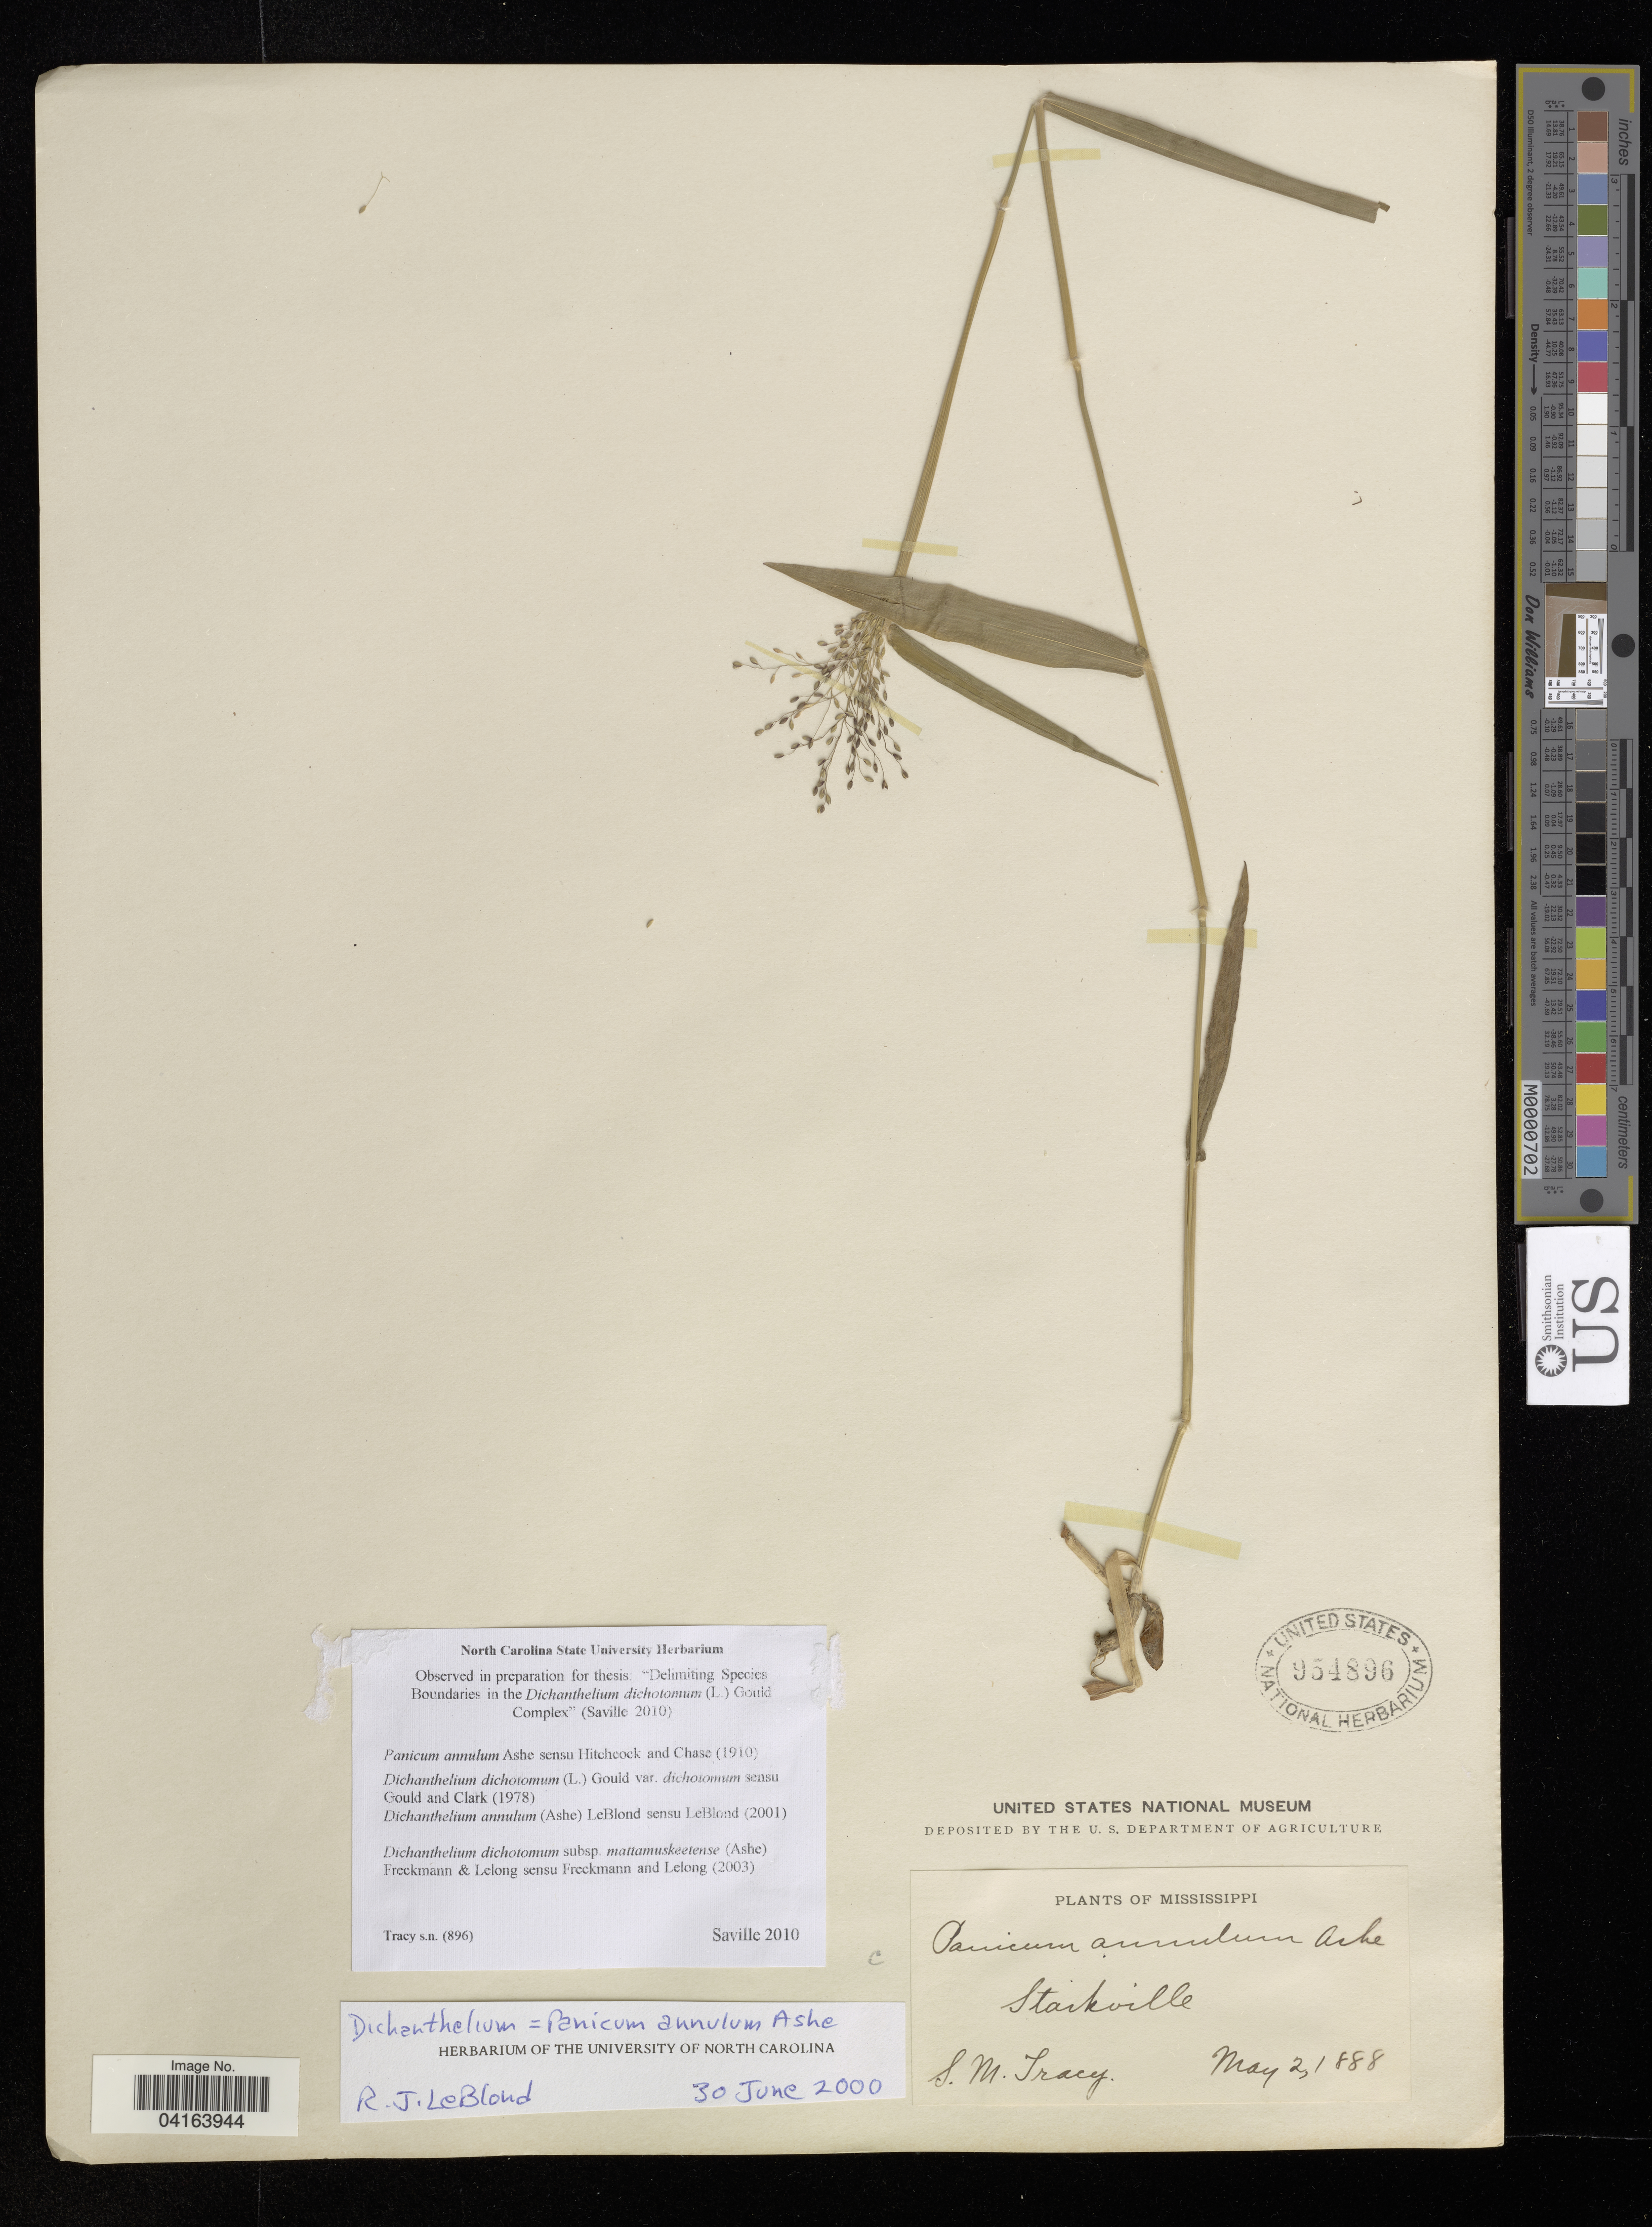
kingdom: Plantae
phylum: Tracheophyta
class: Liliopsida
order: Poales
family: Poaceae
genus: Dichanthelium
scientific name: Dichanthelium dichotomum subsp. mattamuskeetense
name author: (Ashe) Freckmann & Lelong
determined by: Saville, A. C., (NCSC), North Carolina State University (UNITED STATES)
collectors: S. M. Tracy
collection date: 1888-05-02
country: United States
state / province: Mississippi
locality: Starkville.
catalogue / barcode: US 954896